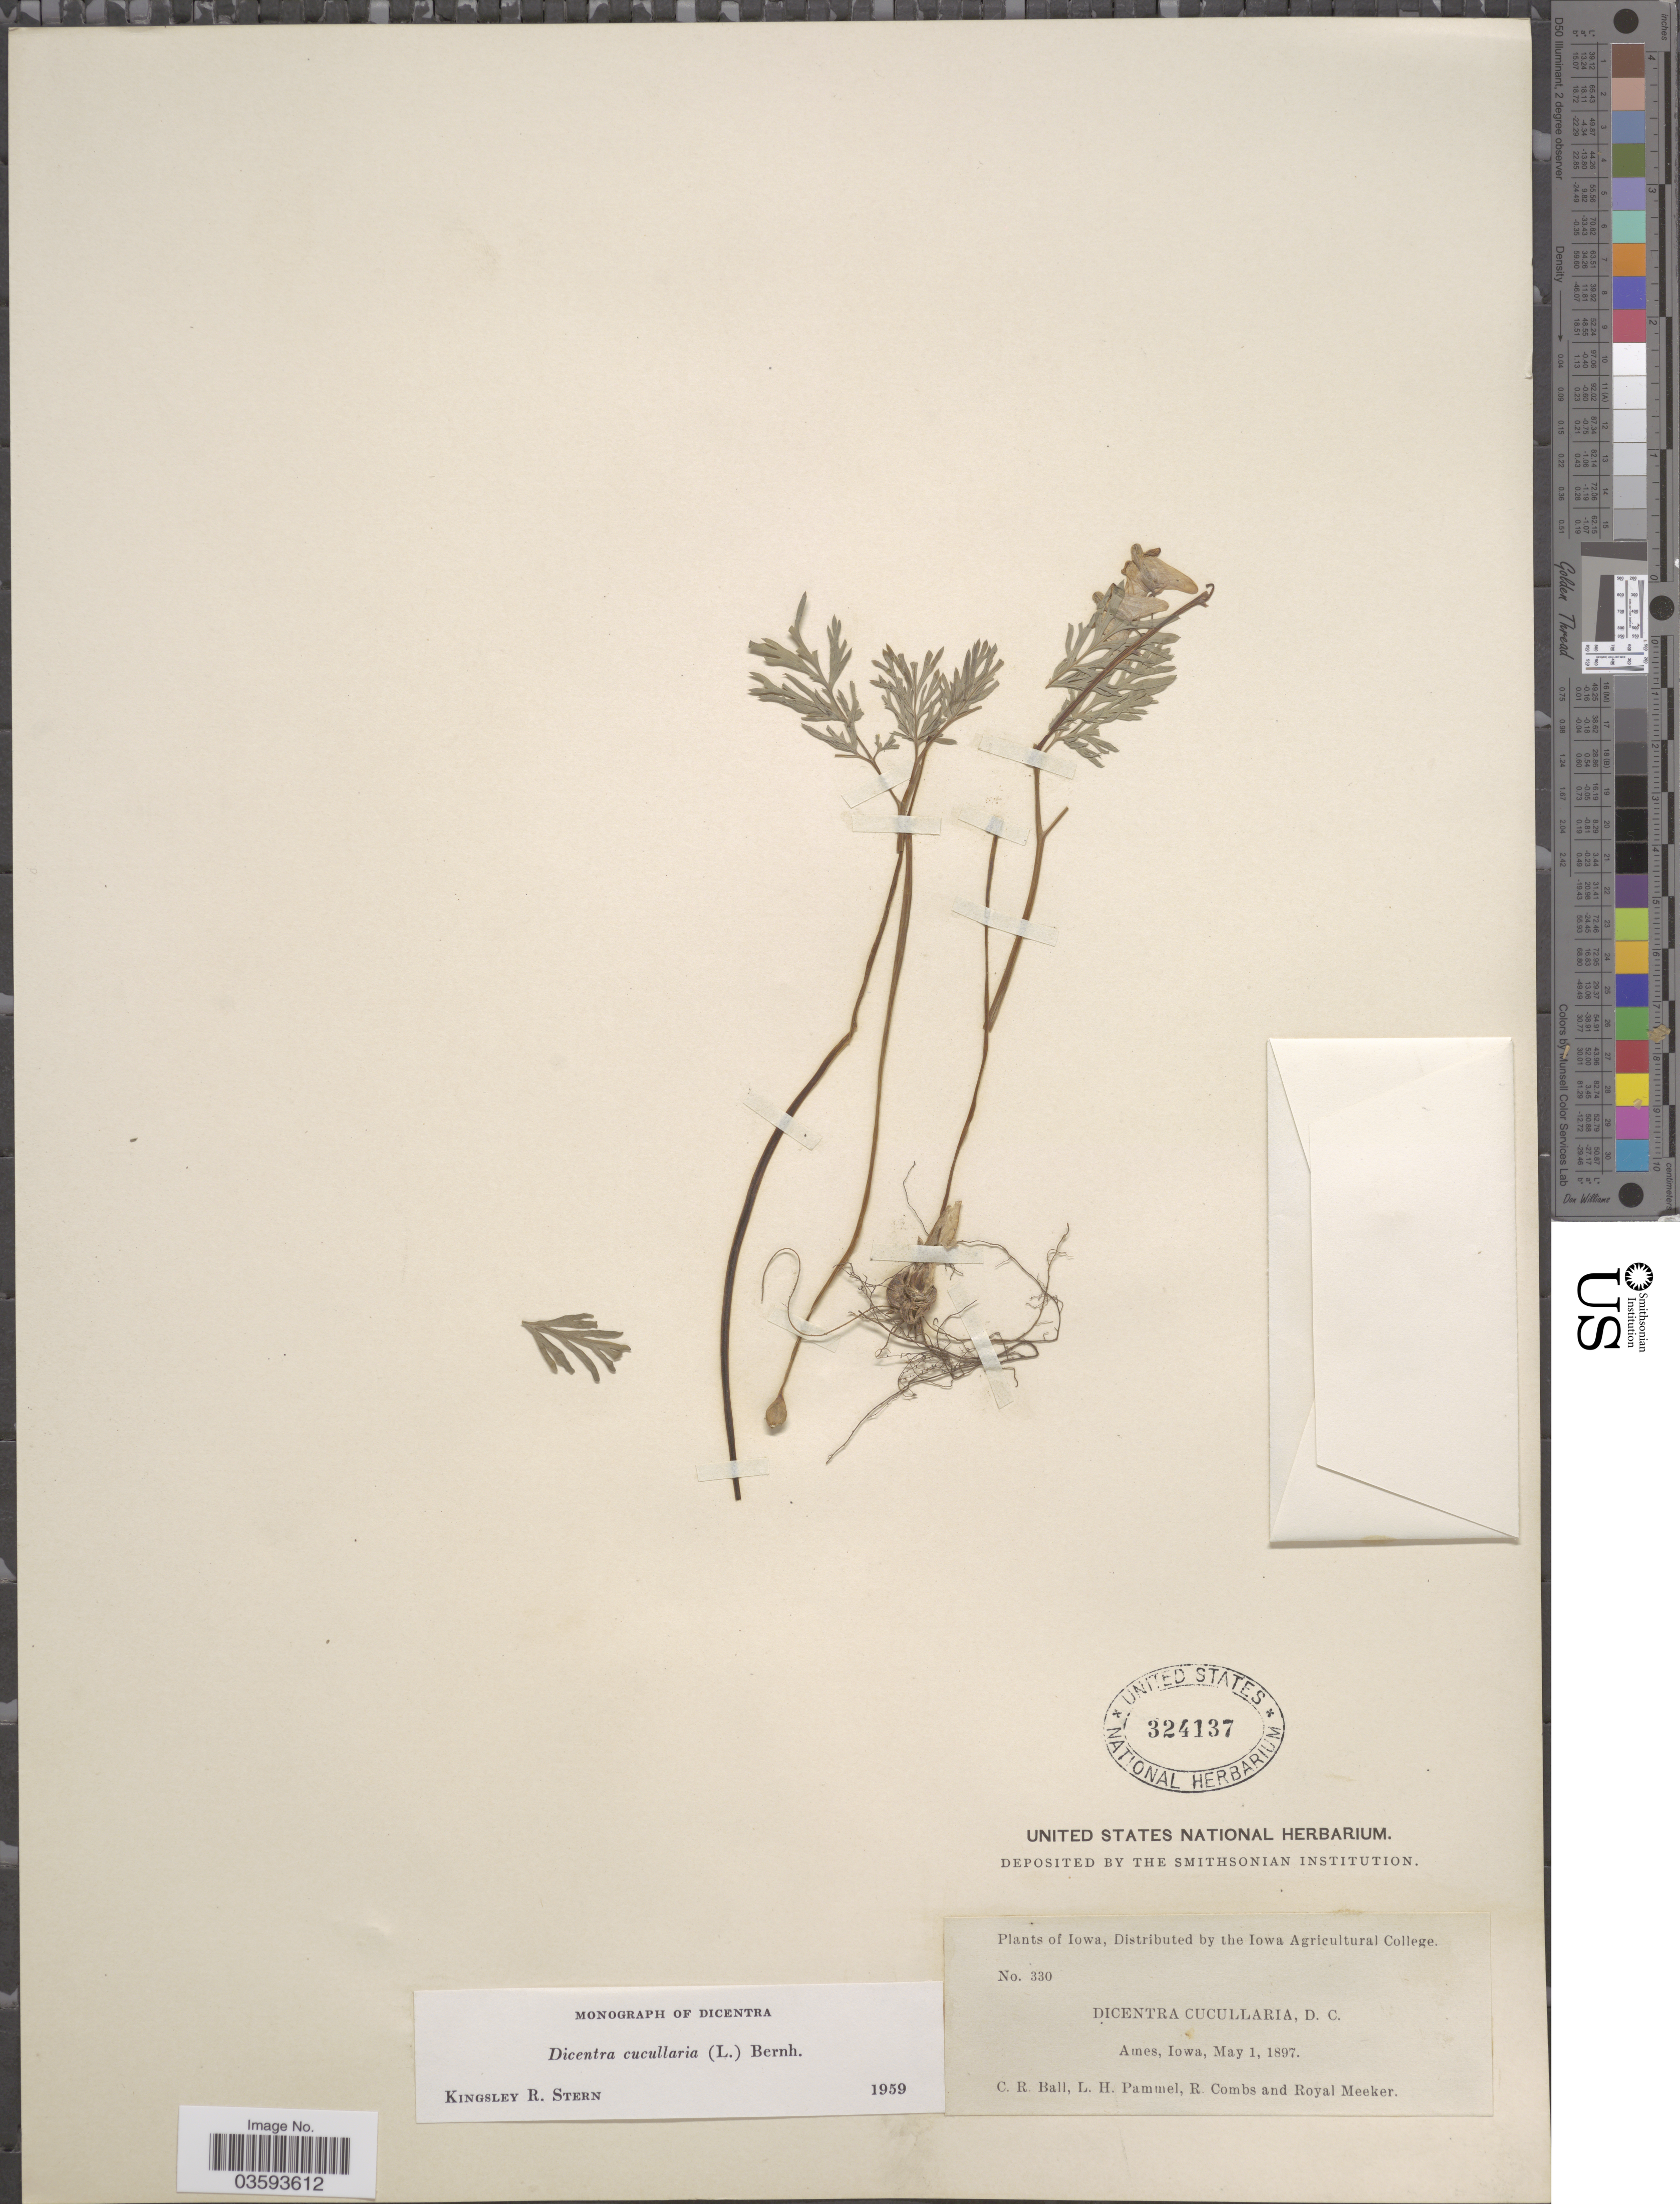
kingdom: Plantae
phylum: Tracheophyta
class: Magnoliopsida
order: Ranunculales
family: Papaveraceae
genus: Dicentra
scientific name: Dicentra cucullaria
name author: (L.) Bernh.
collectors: C. R. Ball, L. Pammel, R. Combs & R. Meeker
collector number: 330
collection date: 1897-05-01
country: United States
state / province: Iowa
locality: Ames.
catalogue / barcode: US 324137